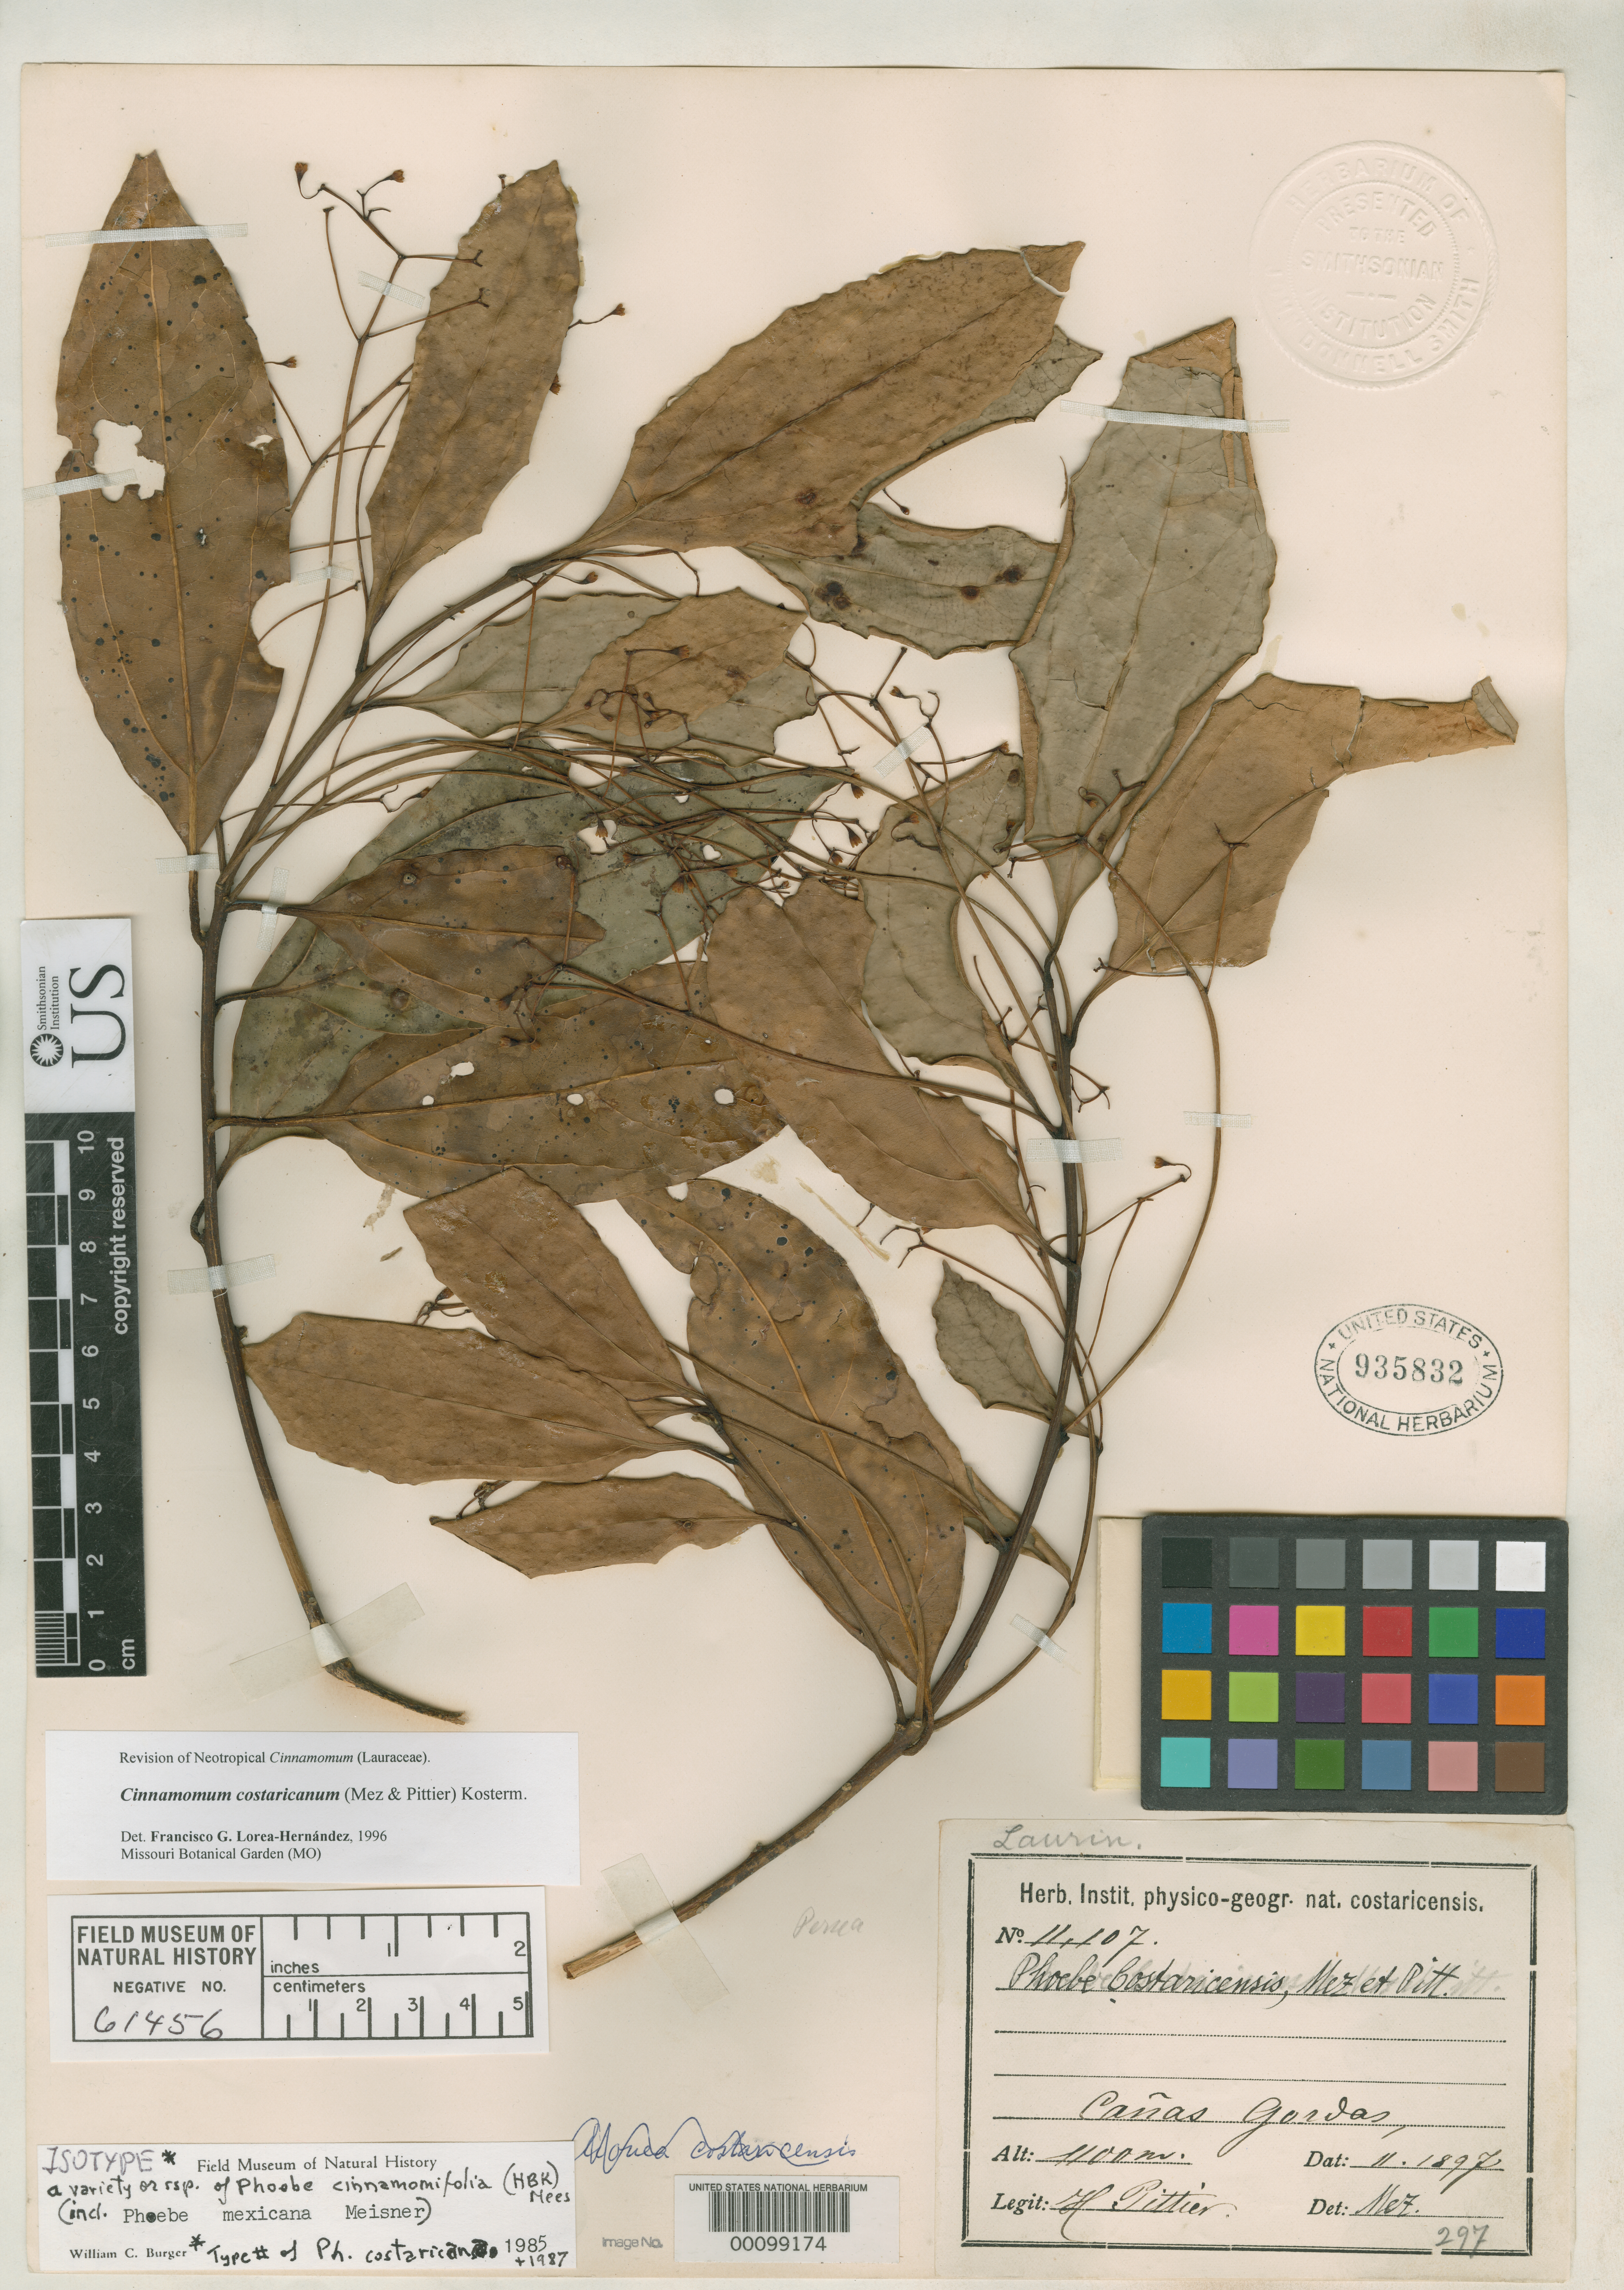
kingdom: Plantae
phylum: Tracheophyta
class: Magnoliopsida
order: Laurales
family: Lauraceae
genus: Phoebe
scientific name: Phoebe costaricana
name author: Mez & Pittier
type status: Isotype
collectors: H. F. Pittier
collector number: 11107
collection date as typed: Feb 1897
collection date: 1897-02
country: Costa Rica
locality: Cañas Gordas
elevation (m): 1100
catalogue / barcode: US 935832